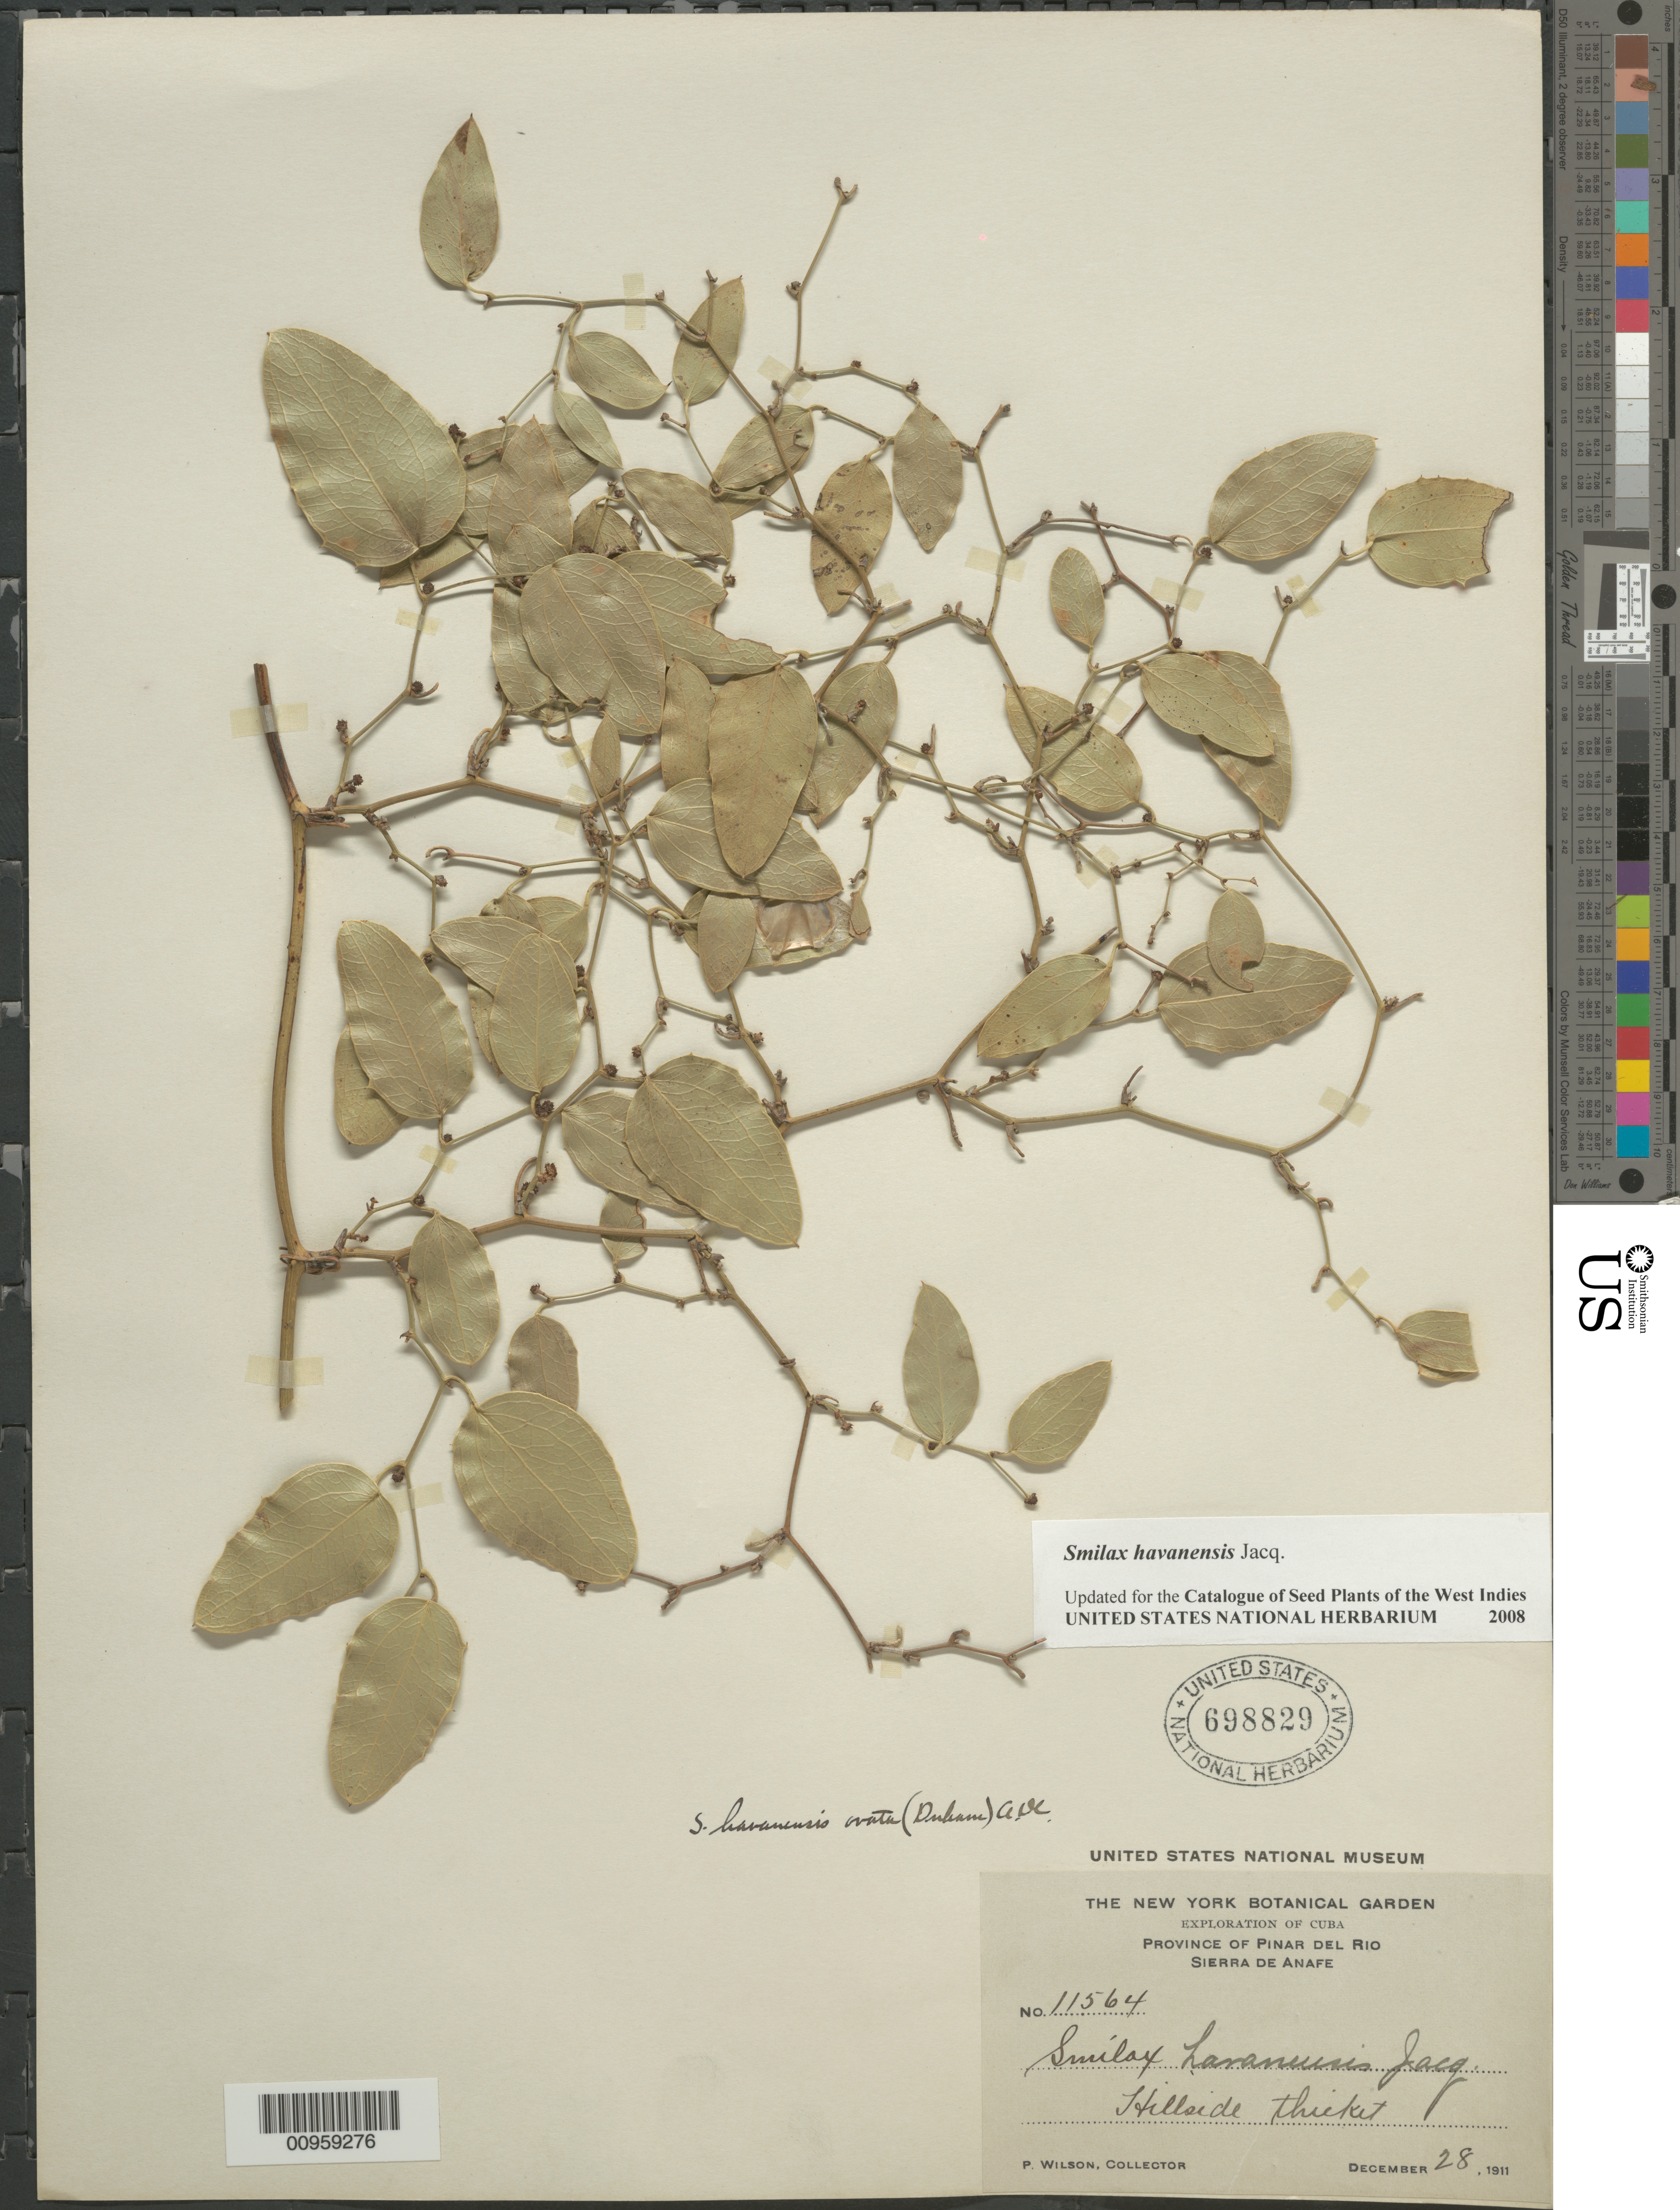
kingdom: Plantae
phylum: Tracheophyta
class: Liliopsida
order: Liliales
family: Smilacaceae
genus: Smilax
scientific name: Smilax havanensis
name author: Jacq.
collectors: P. Wilson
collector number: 11564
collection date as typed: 28 Dec 1911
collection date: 1911-12-28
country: Cuba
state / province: Pinar del Rio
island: Cuba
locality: Sierra de Anafe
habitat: Hillside thicket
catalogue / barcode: US 698829